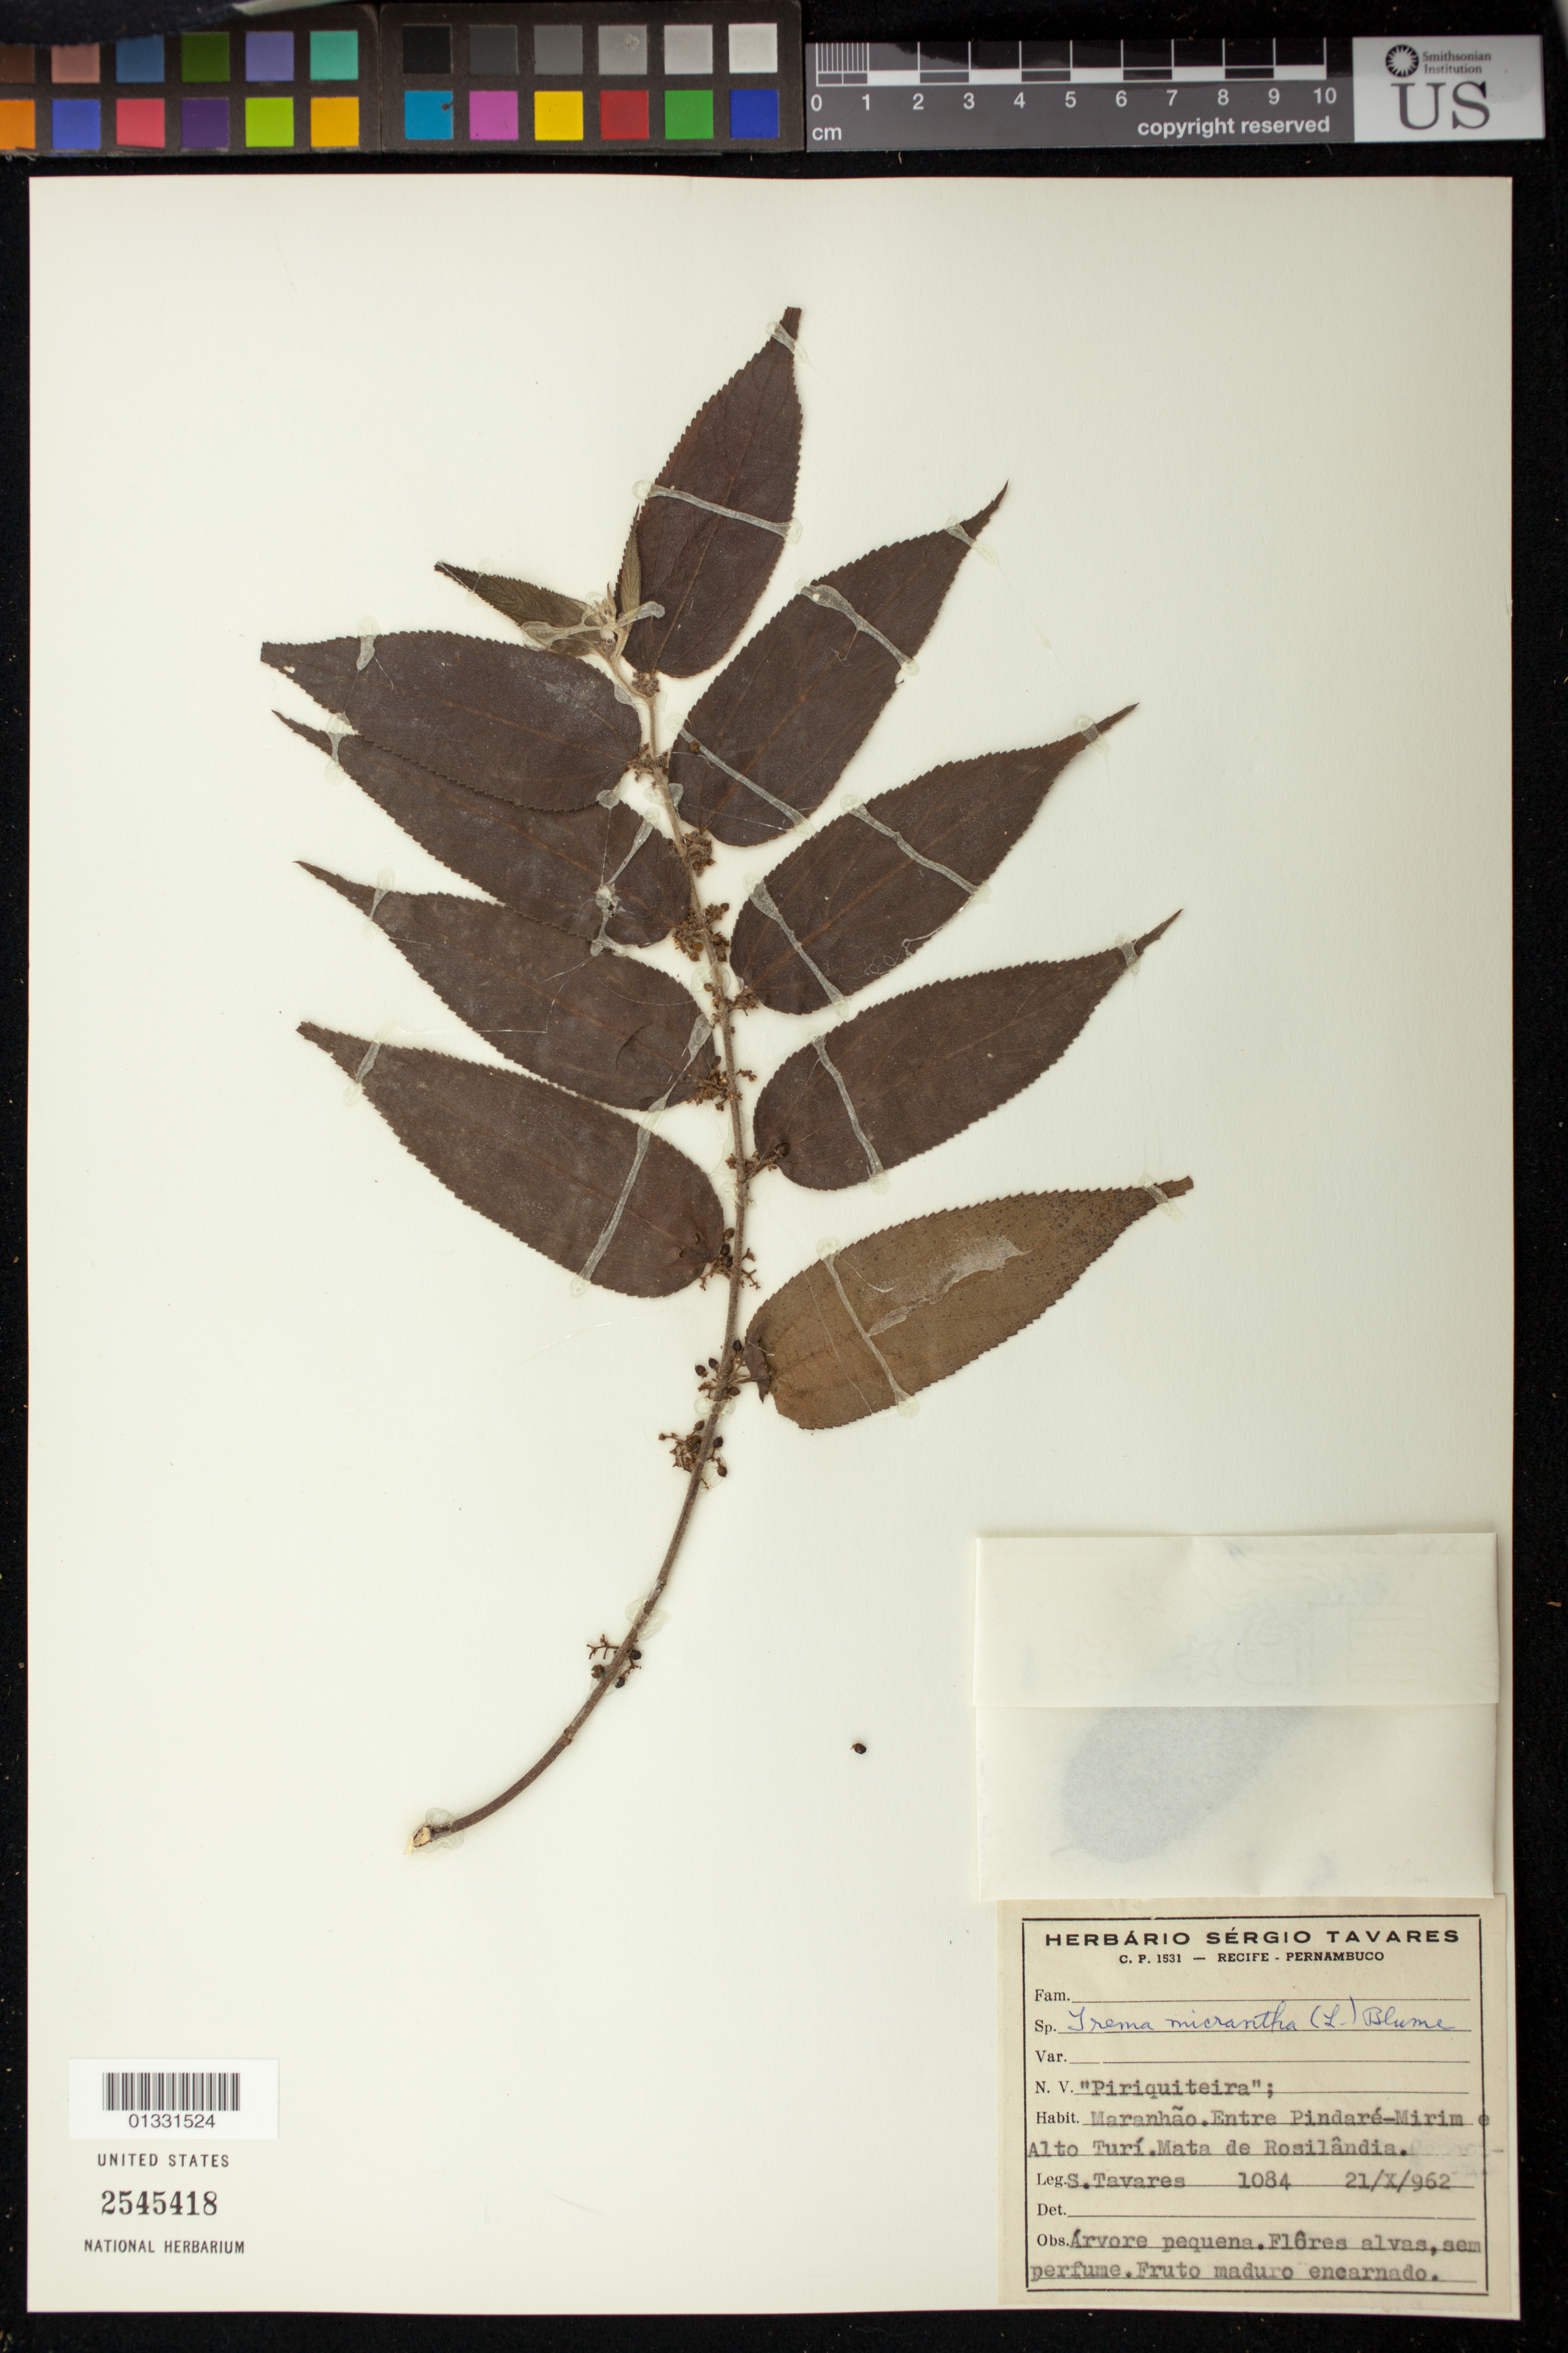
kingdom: Plantae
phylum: Tracheophyta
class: Magnoliopsida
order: Rosales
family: Cannabaceae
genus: Trema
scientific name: Trema micranthum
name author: (L.) Blume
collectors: S. Tavares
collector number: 1084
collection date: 1962-10-21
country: Brazil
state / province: Maranhão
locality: Entre Pindaré-Mirim e Alto Turí. Mata de Rosilândia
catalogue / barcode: US 2545418